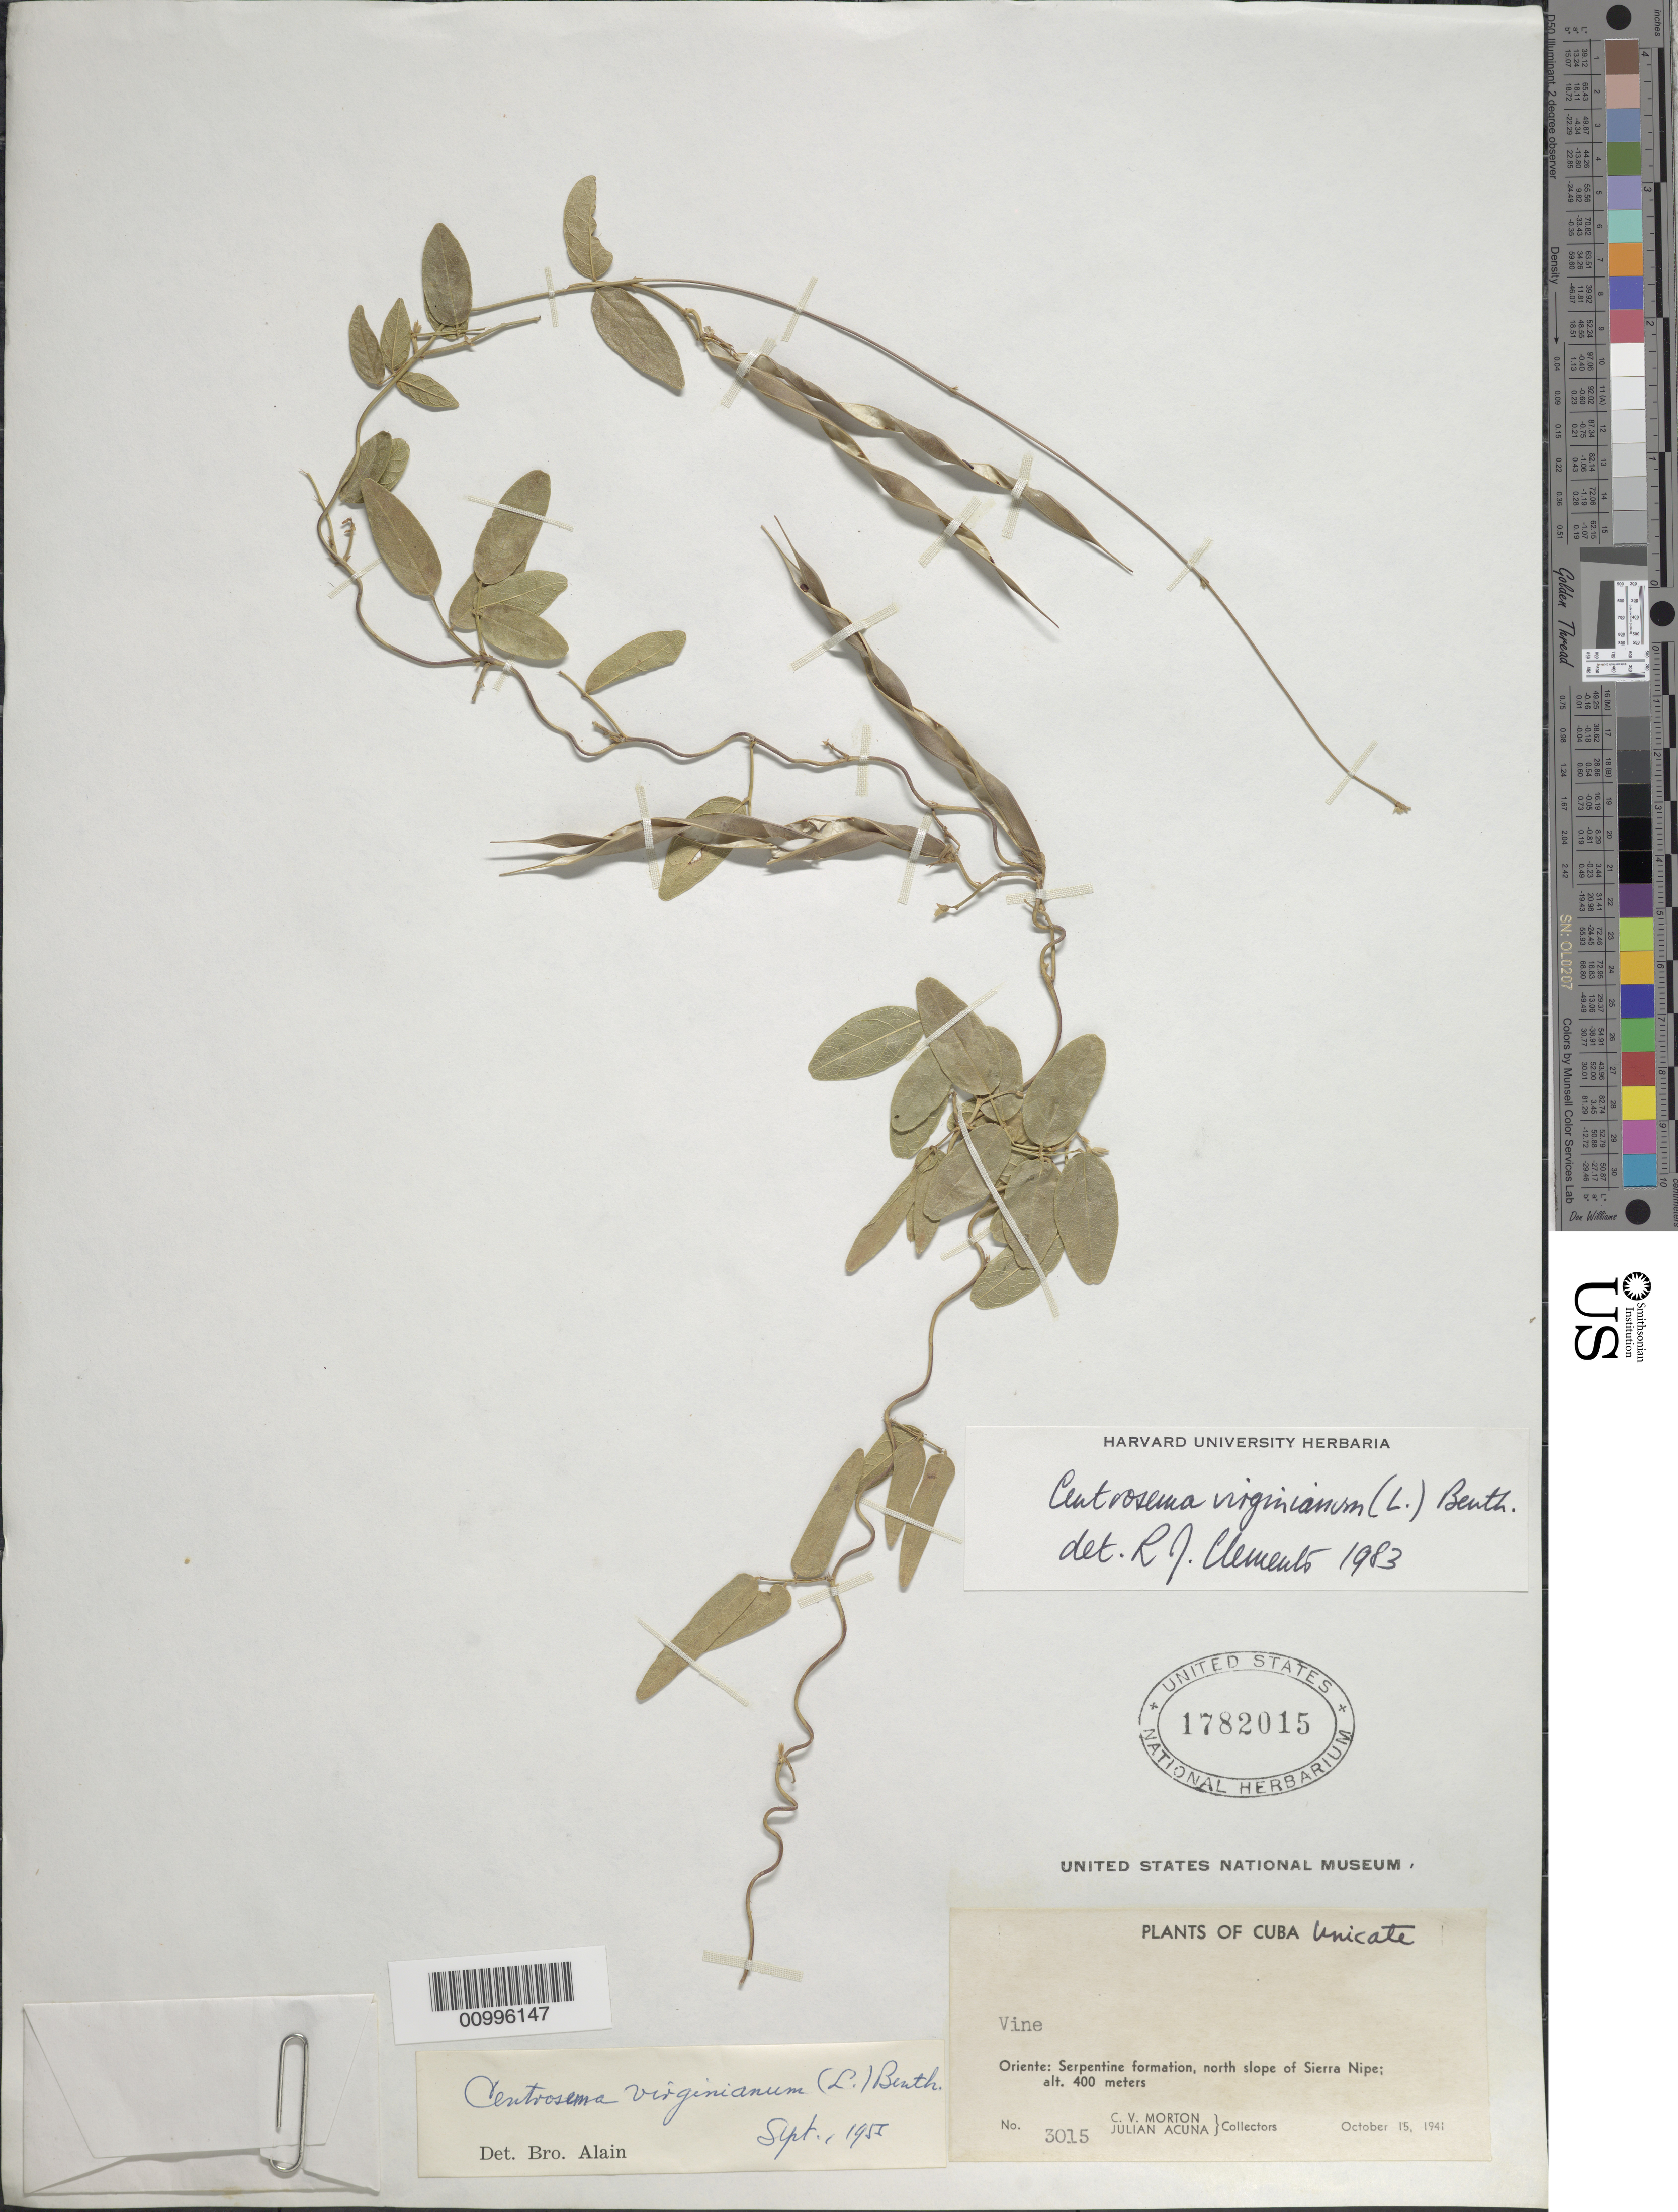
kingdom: Plantae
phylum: Tracheophyta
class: Magnoliopsida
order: Fabales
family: Fabaceae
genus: Centrosema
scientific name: Centrosema virginianum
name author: (L.) Benth.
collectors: C. V. Morton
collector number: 3015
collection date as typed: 15 Oct 1941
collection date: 1941-10-15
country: Cuba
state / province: Holguín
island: Cuba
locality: Orient: Serpintine formation, N slope of Sierra Nipe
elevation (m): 400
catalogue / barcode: US 1782015